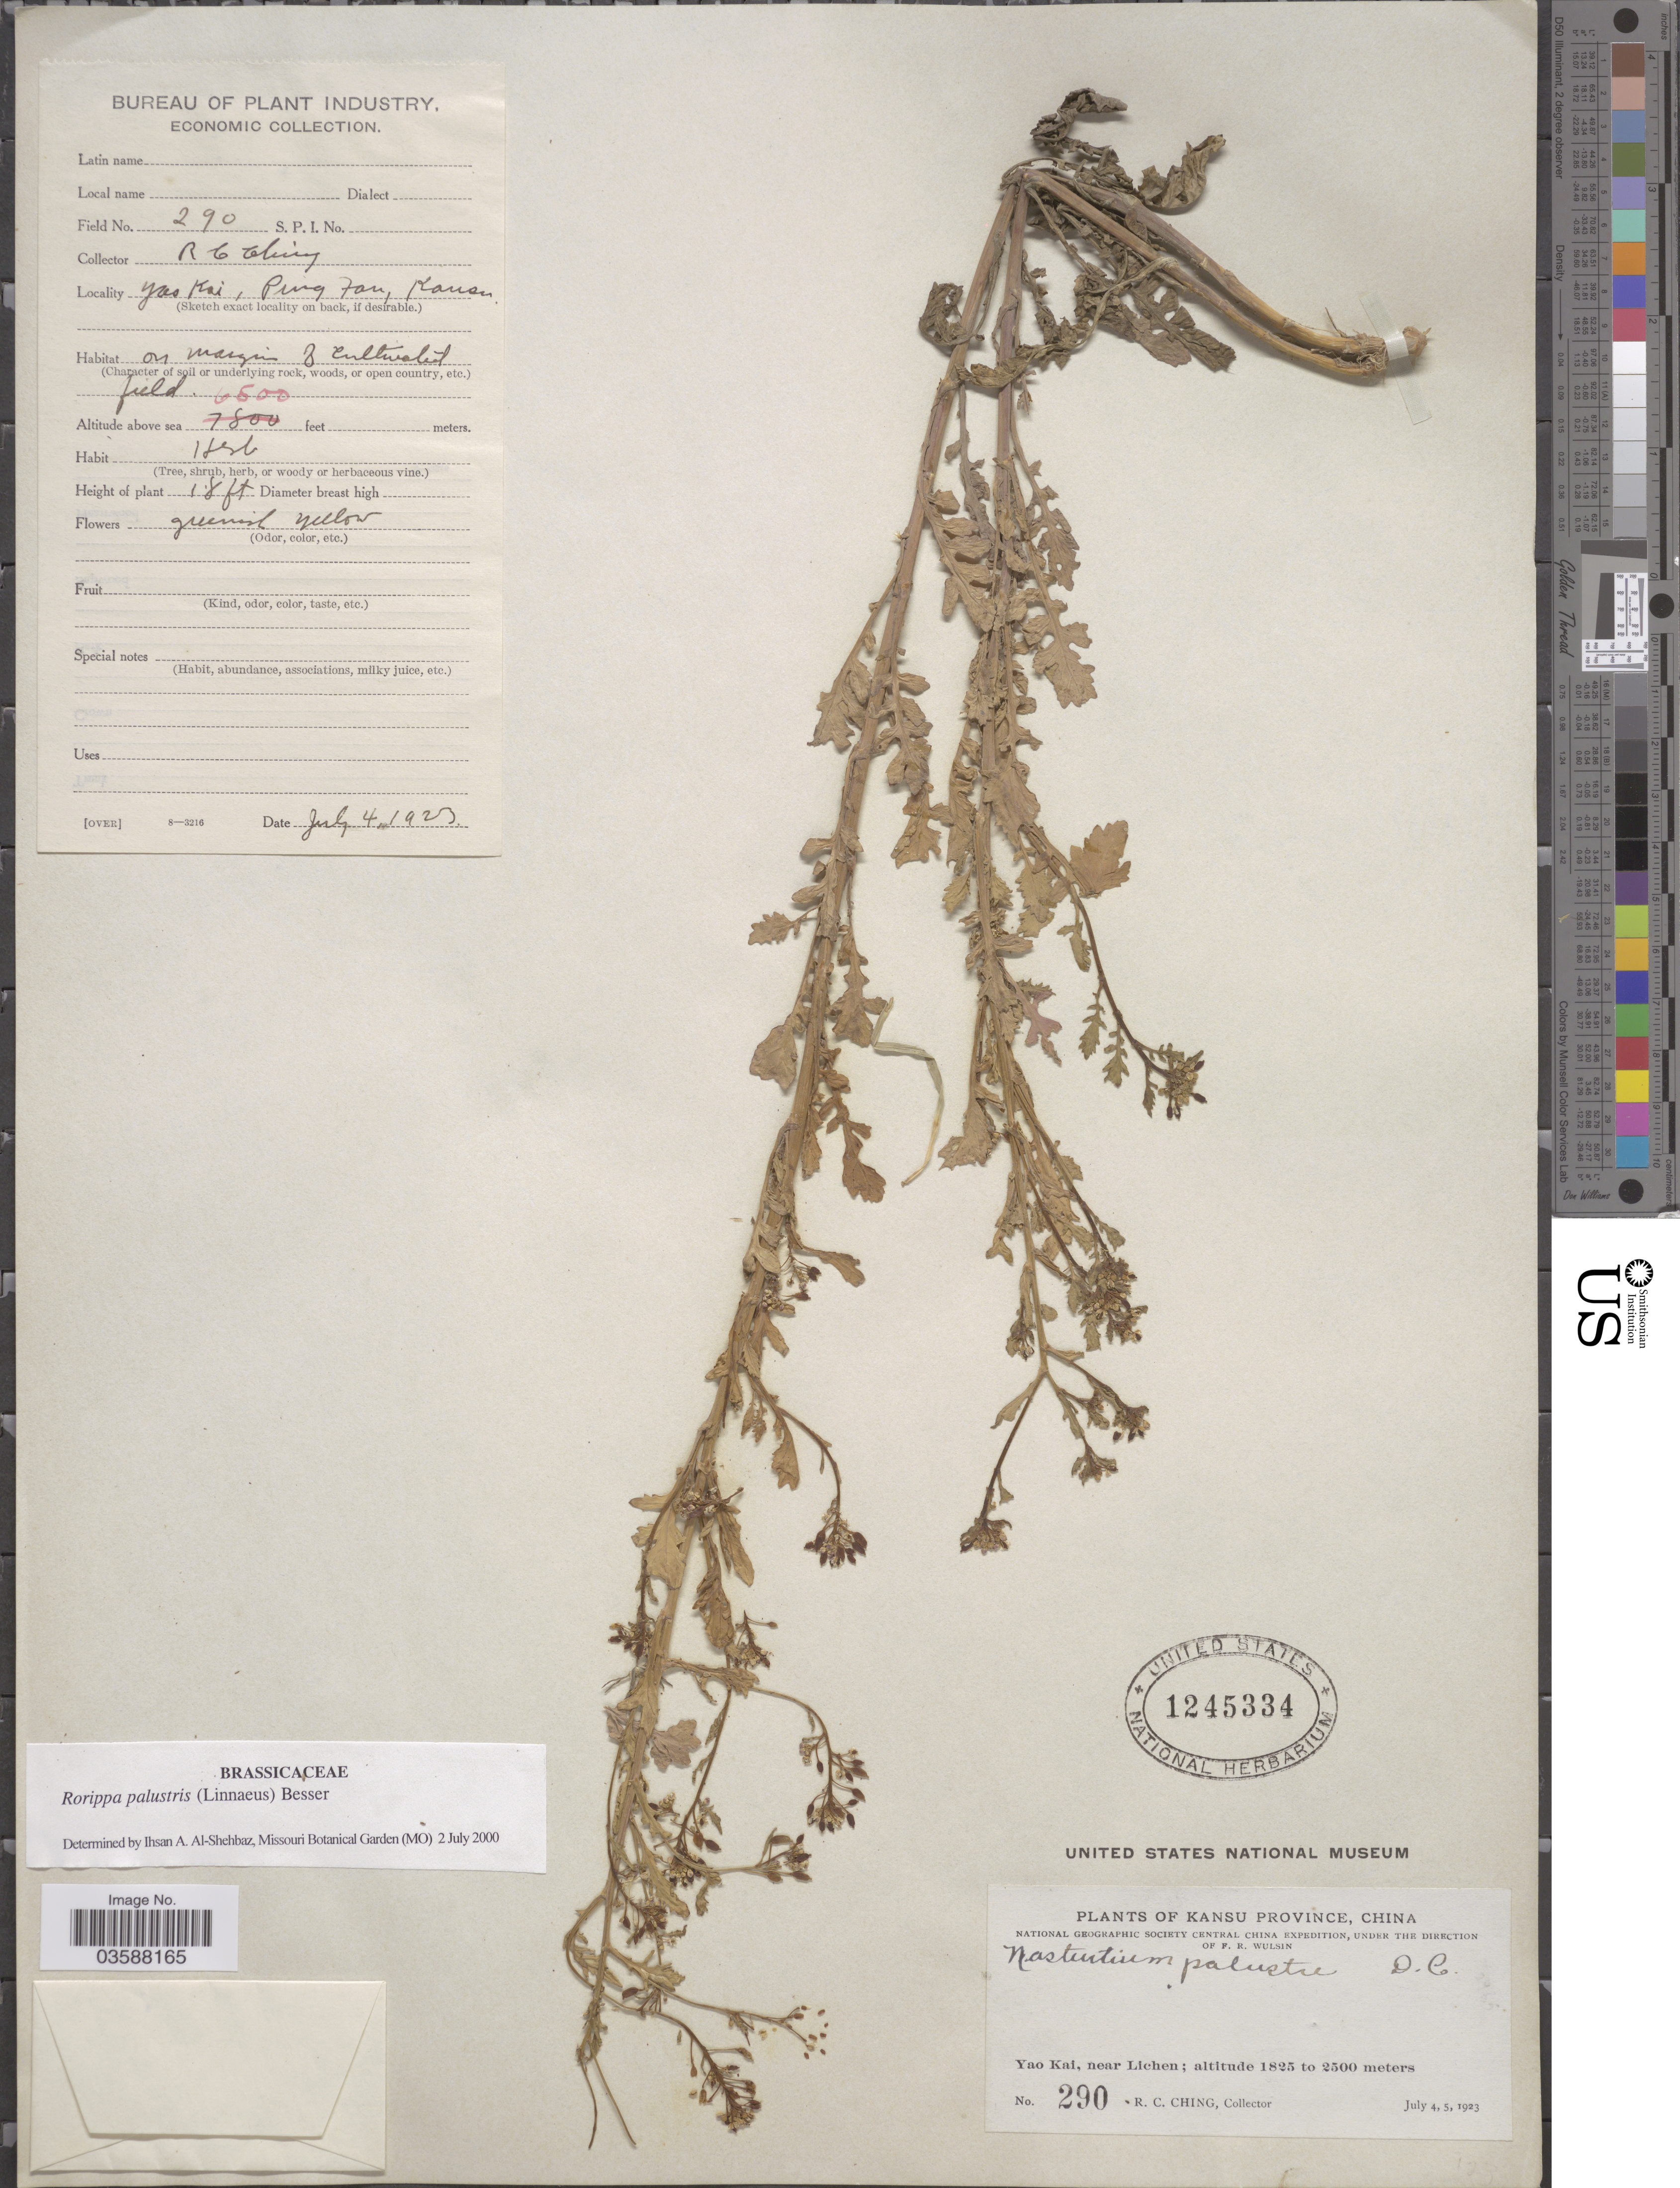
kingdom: Plantae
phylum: Tracheophyta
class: Magnoliopsida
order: Brassicales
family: Brassicaceae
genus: Rorippa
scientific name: Rorippa palustris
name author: (L.) Besser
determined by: Al-Shehbaz, I. A., (MO), Missouri Botanical Garden (UNITED STATES)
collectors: R. C. Ching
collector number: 290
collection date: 1923-07-04/1923-07-05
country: China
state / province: Gansu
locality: Kansu Province. Yao Kai, near Lichen. Ping Fan.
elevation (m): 1825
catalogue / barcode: US 1245334